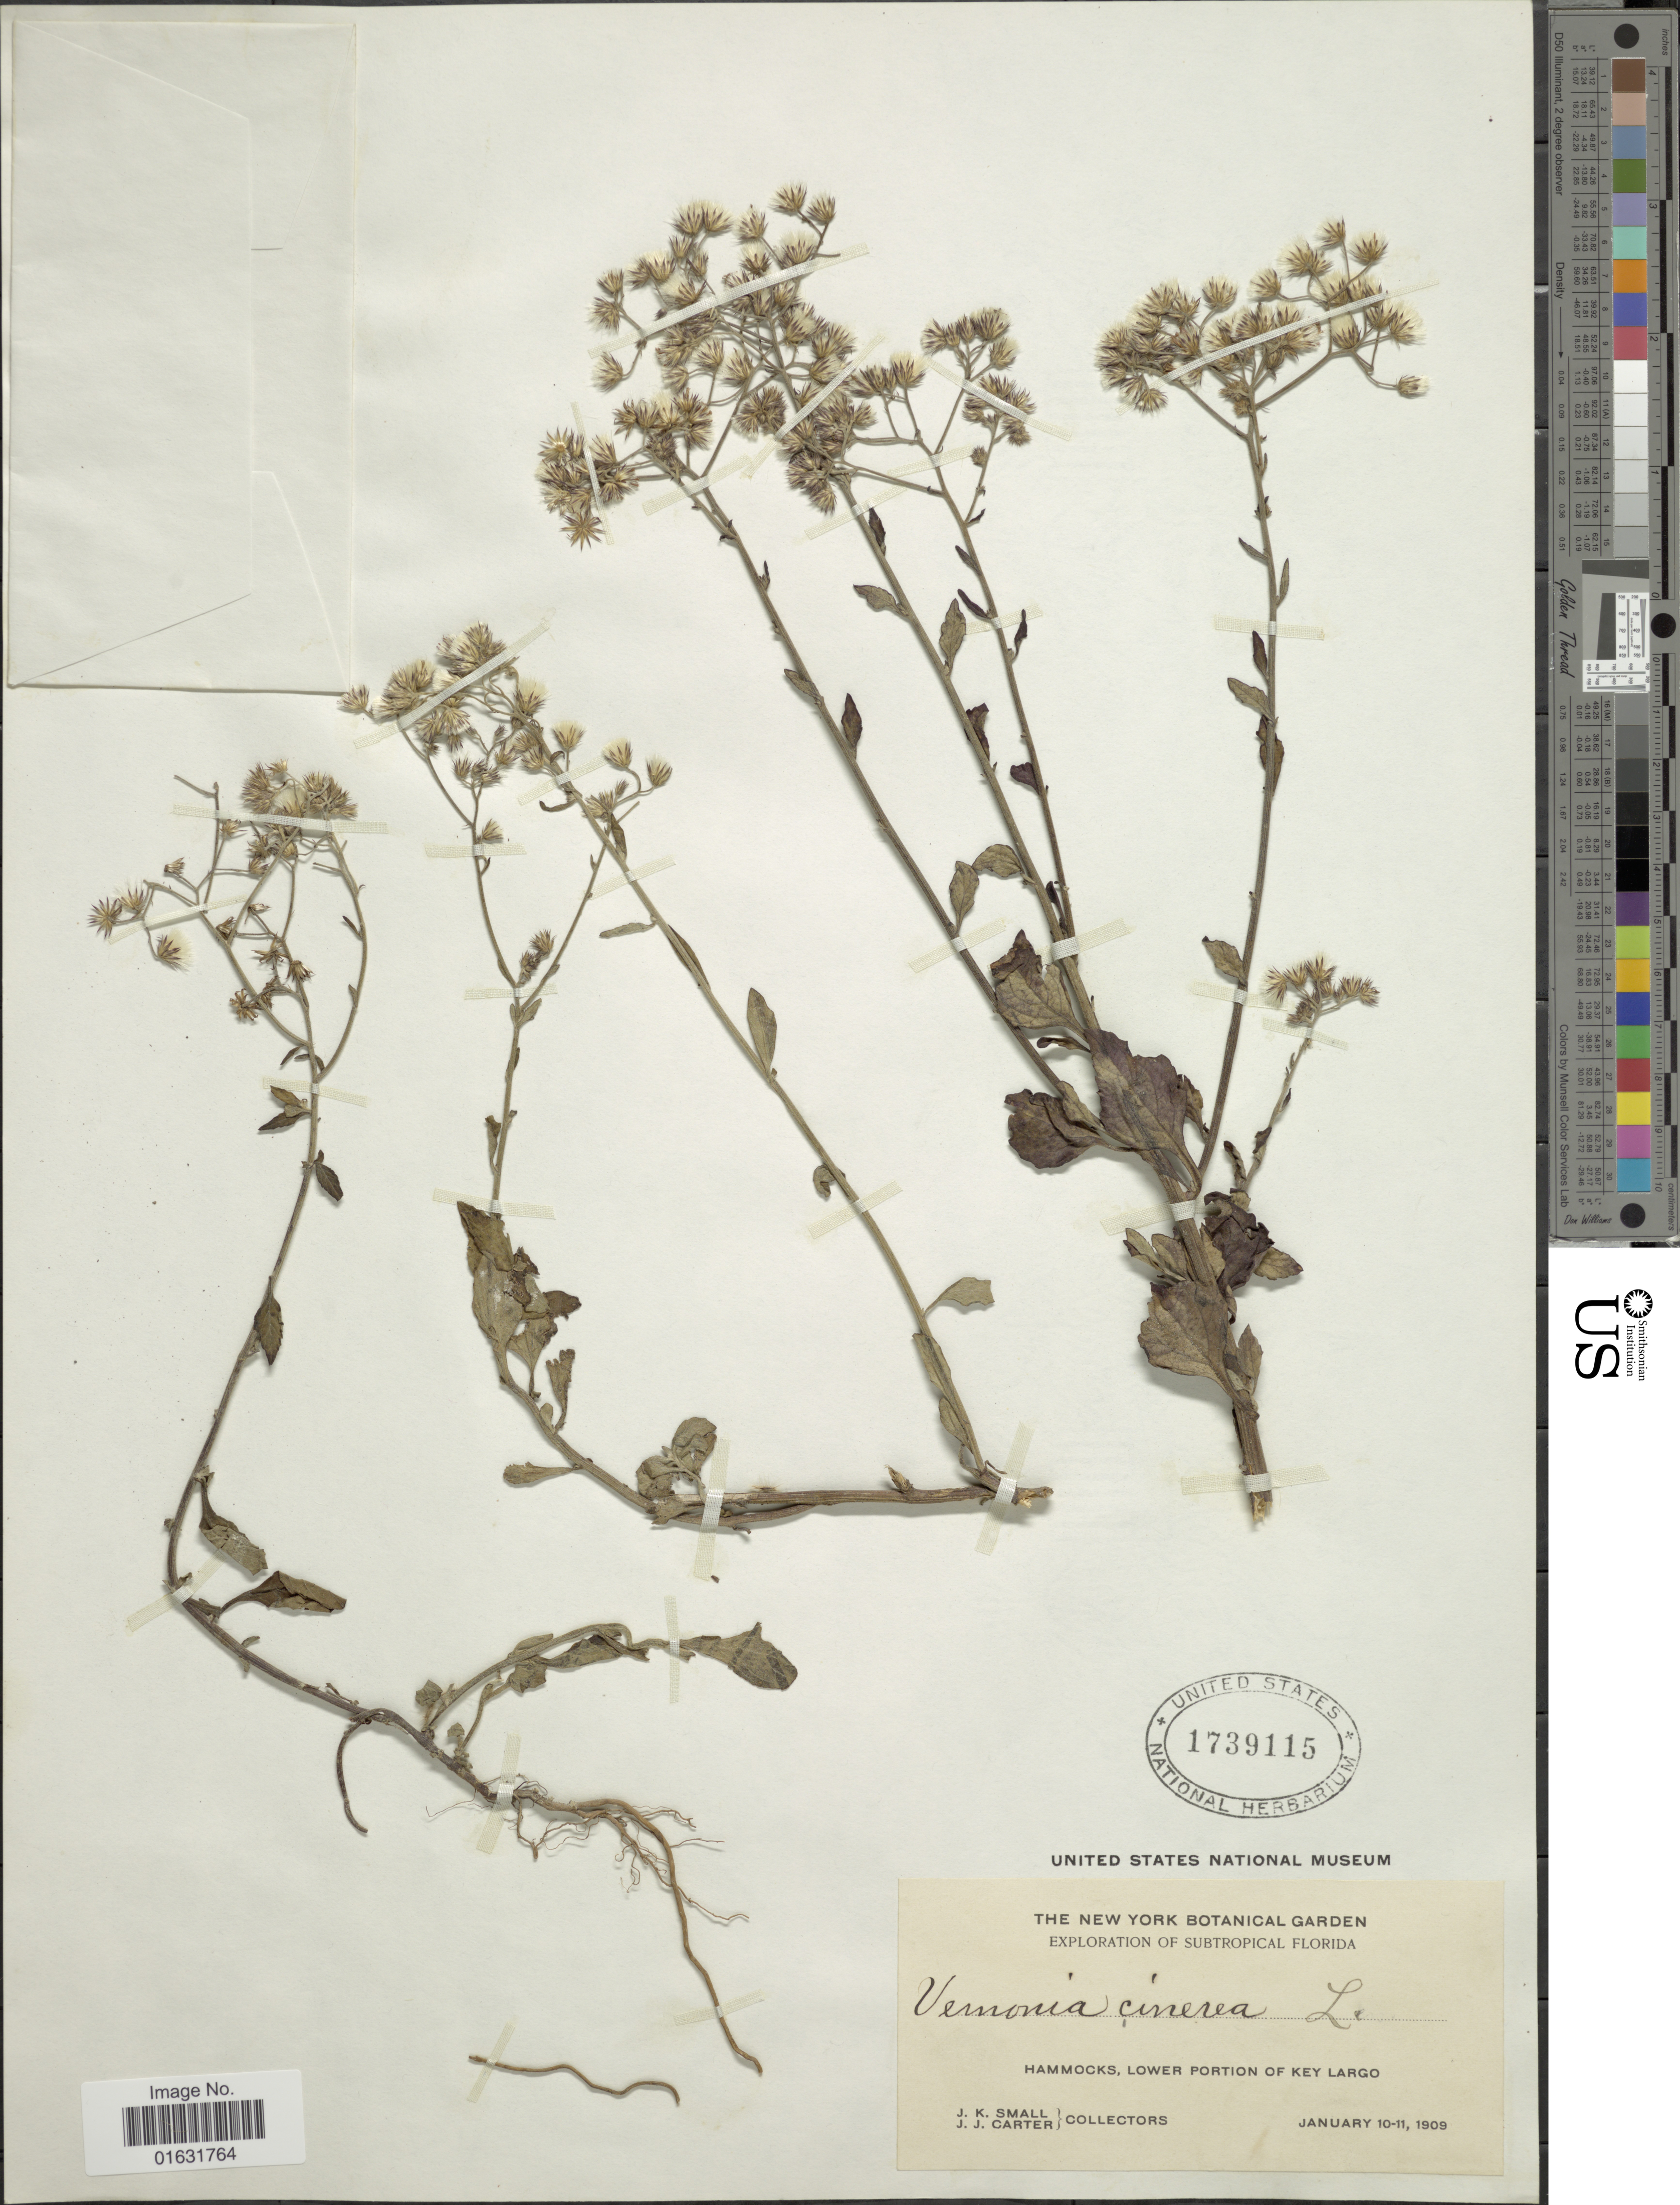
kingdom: Plantae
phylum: Tracheophyta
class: Magnoliopsida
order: Asterales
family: Asteraceae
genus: Cyanthillium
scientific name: Cyanthillium cinereum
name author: (L.) H. Rob.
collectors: J. K. Small & J. Carter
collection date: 1909-01-10/1909-01-11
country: United States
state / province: Florida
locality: Hammocks, Lower Portion of Key Largo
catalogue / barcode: US 1739115